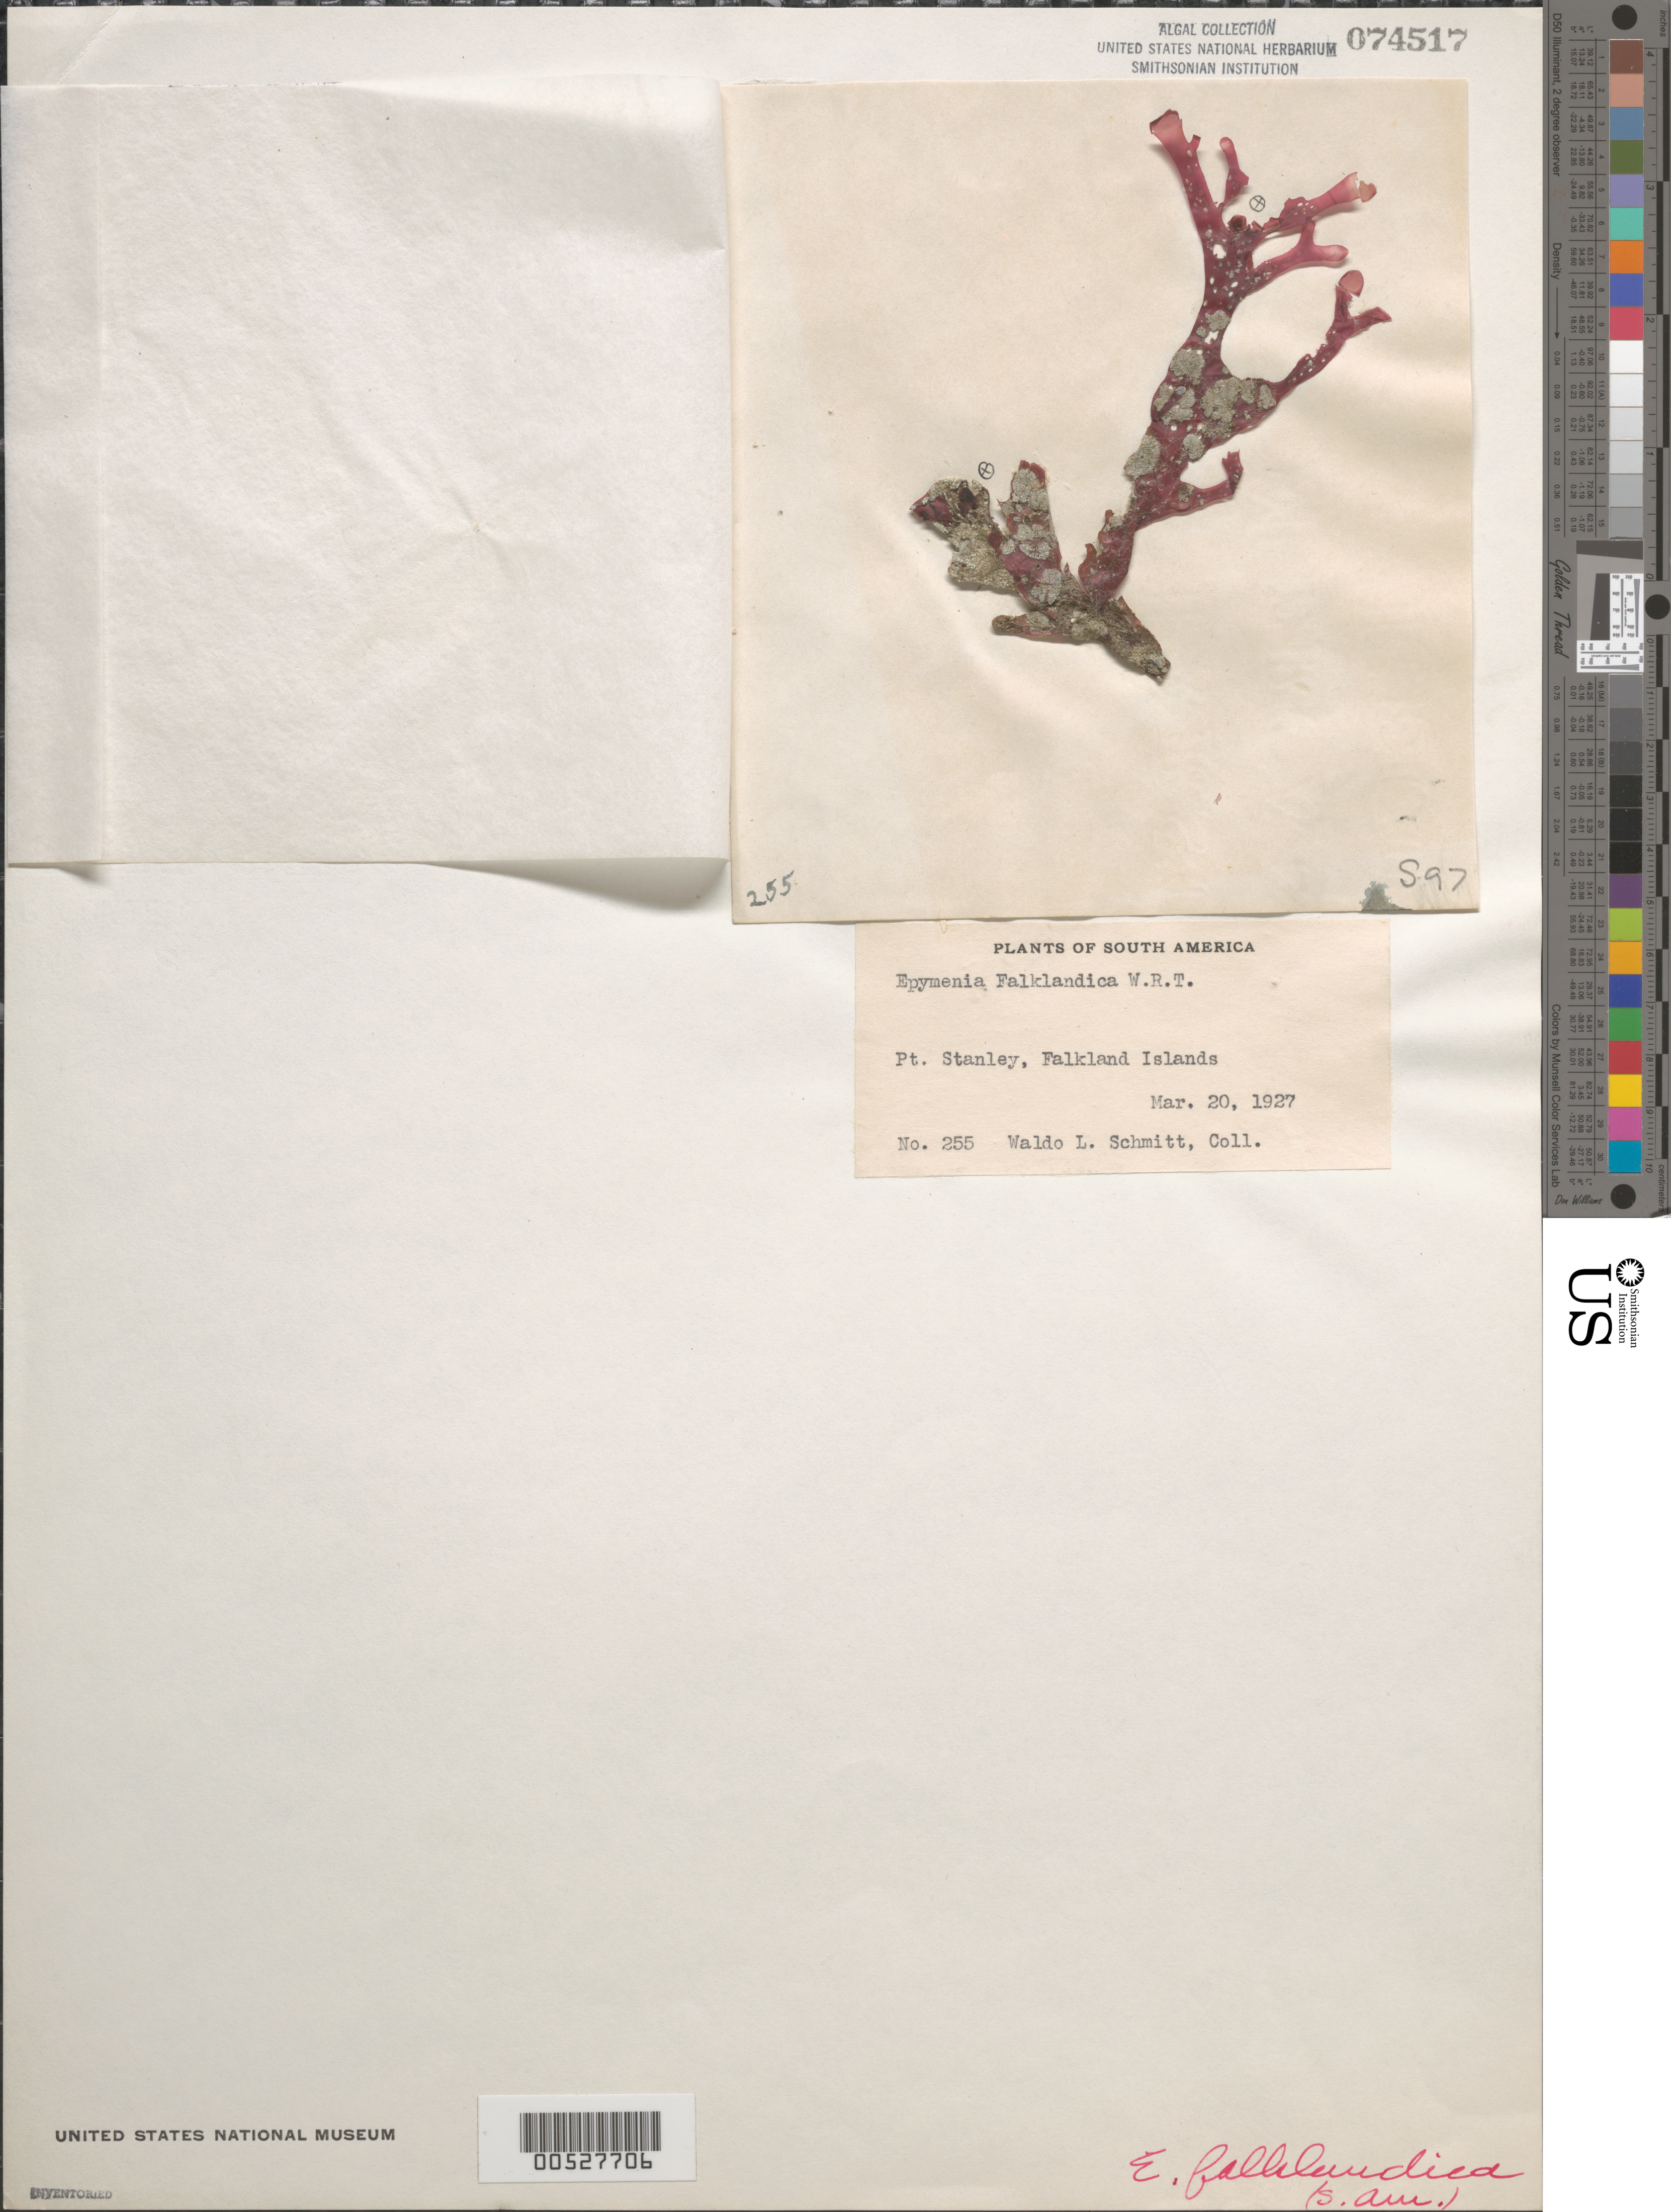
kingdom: Plantae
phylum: Rhodophyta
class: Florideophyceae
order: Rhodymeniales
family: Rhodymeniaceae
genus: Rhodymenia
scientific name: Rhodymenia falklandica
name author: (W.R. Taylor) M.J. Wynne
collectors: W. L. Schmitt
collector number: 255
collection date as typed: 20 Mar 1927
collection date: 1927-03-20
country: Falkland Islands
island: East Falkland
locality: Port Stanley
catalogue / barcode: US 74517